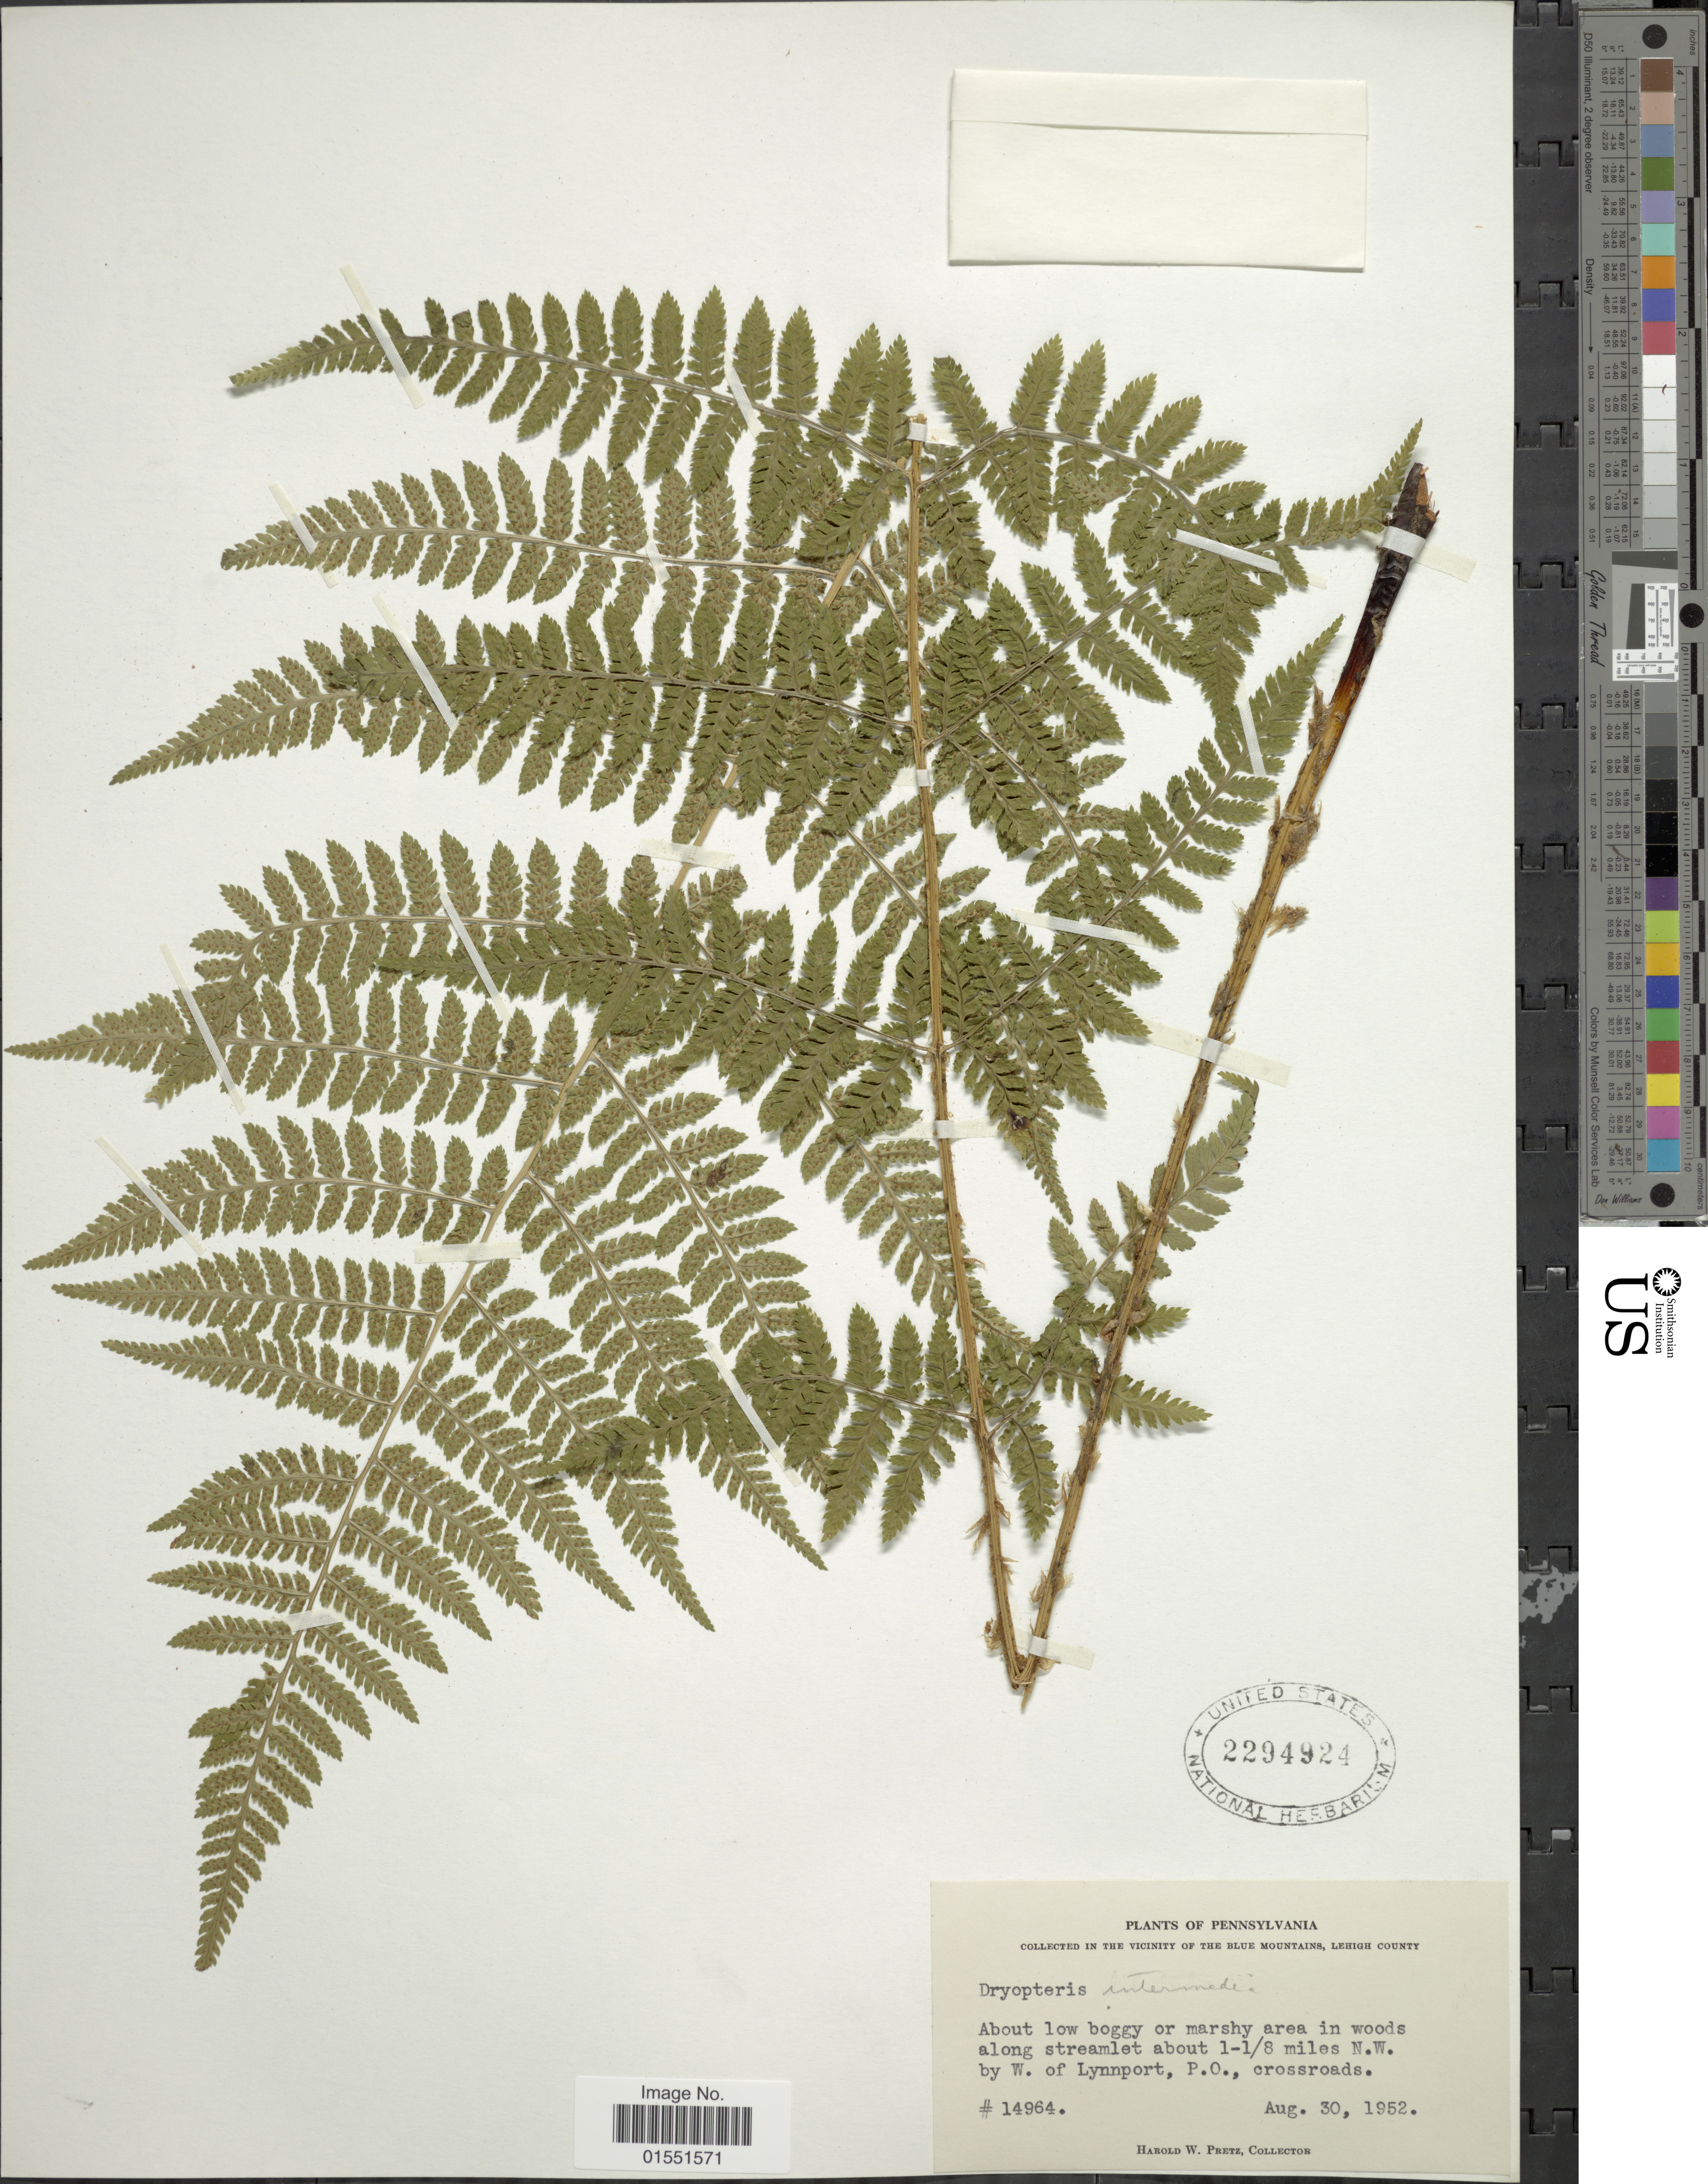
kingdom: Plantae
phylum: Tracheophyta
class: Polypodiopsida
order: Polypodiales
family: Dryopteridaceae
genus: Dryopteris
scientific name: Dryopteris intermedia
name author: (Muhl.) A. Gray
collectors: H. W. Pretz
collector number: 14964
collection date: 1952-08-30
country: United States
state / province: Pennsylvania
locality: Vicinity of The Blue Mountains, Lehigh County. about 1-1/8 miles N.W. by W. of Lynnport, P.O., crossroads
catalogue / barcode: US 2294924